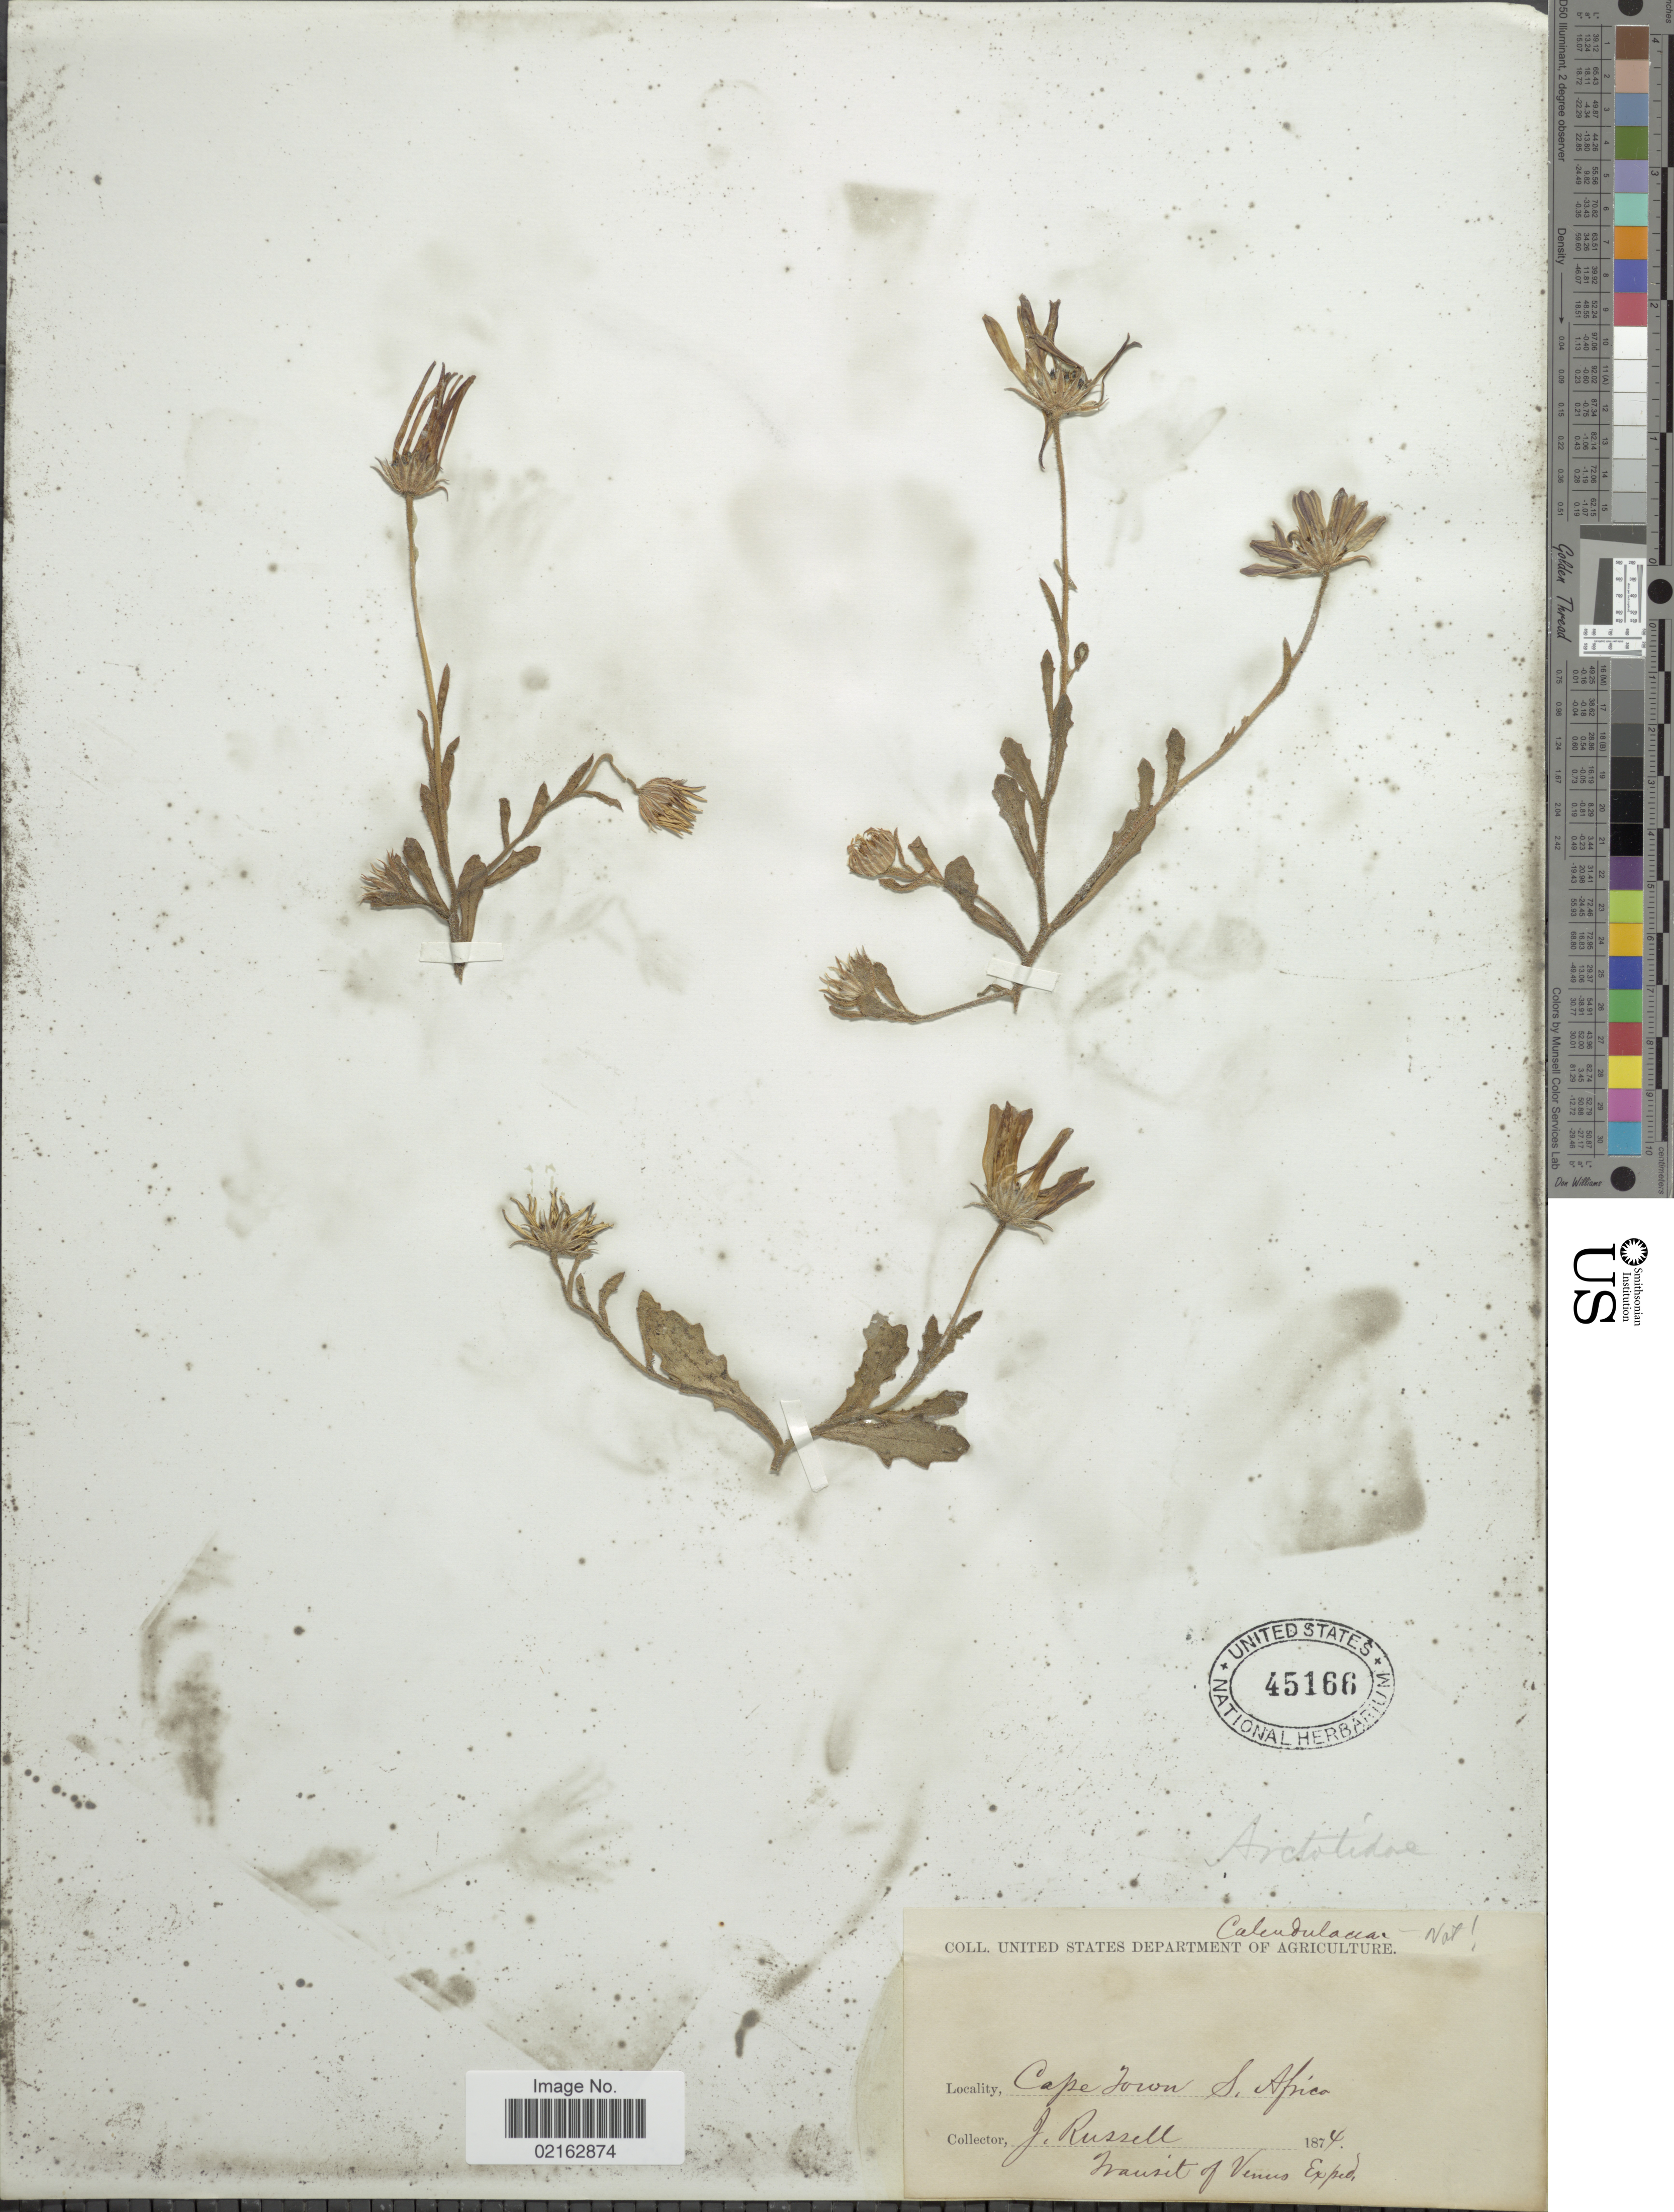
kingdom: Plantae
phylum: Tracheophyta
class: Magnoliopsida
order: Asterales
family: Asteraceae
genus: Arctotheca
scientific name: Arctotheca sp.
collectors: J. Russell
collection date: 1874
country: South Africa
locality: Cape Town, S. Africa.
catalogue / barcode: US 45166